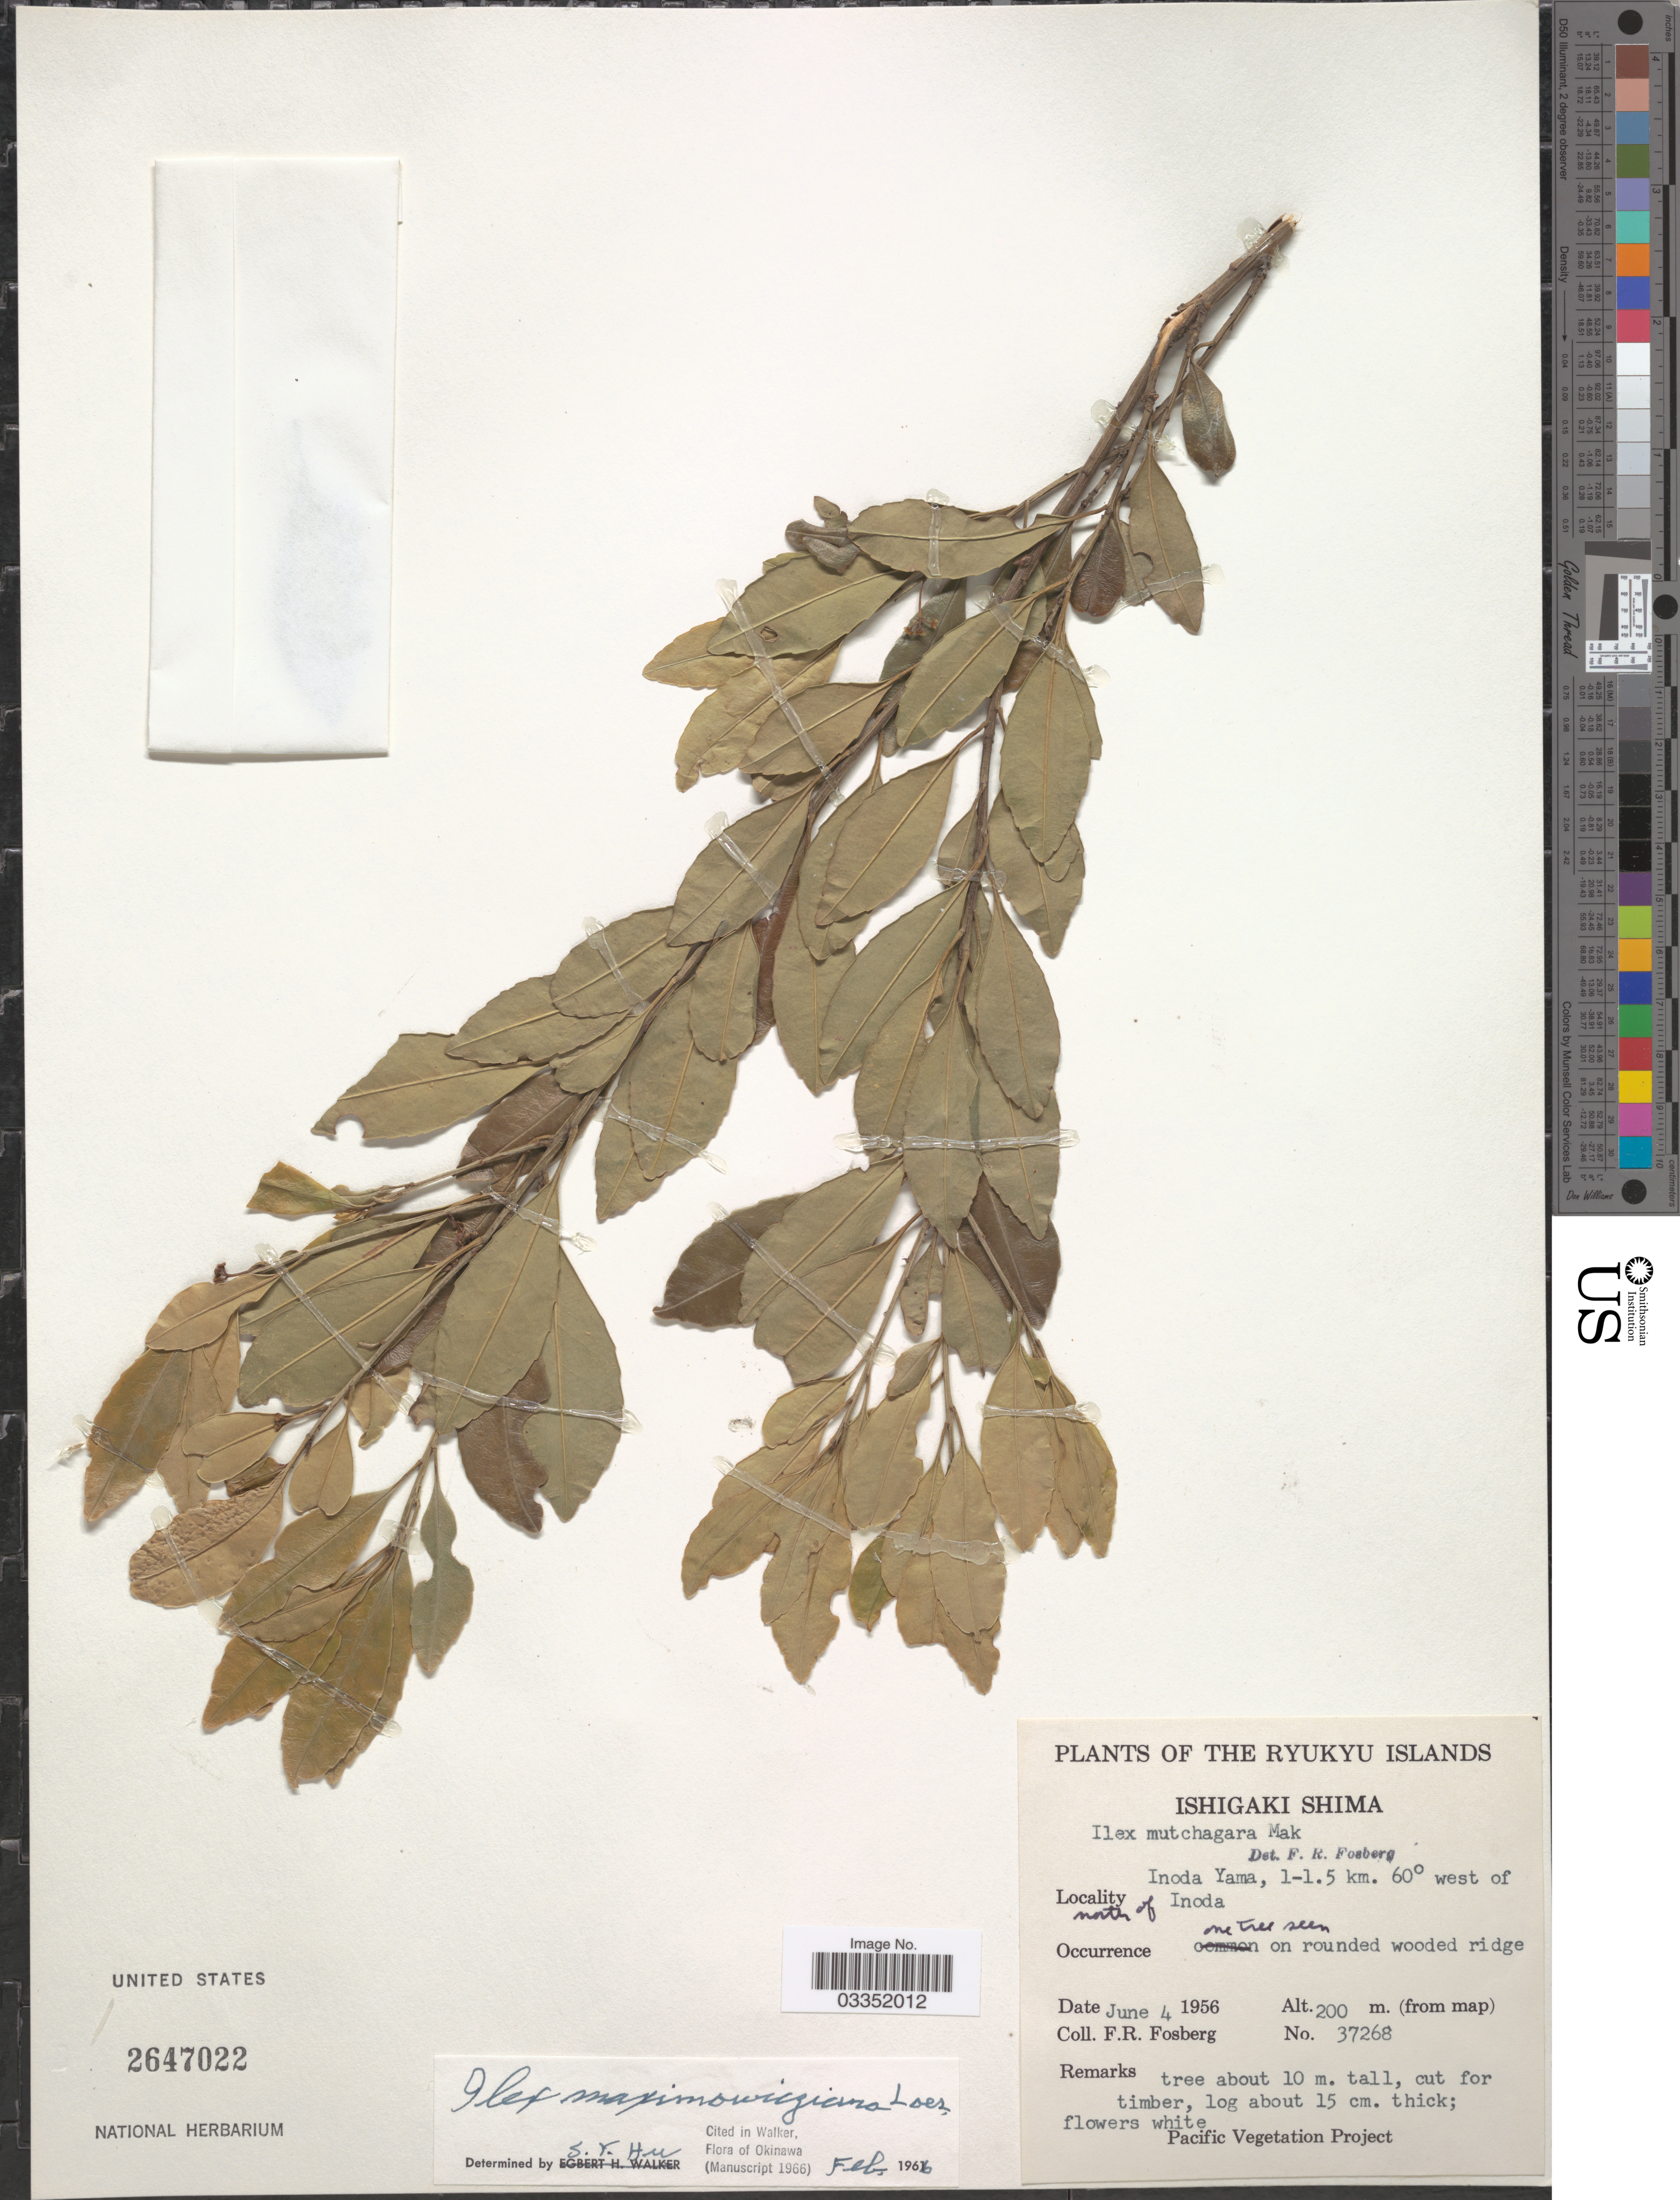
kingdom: Plantae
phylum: Tracheophyta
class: Magnoliopsida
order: Aquifoliales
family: Aquifoliaceae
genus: Ilex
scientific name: Ilex maximowicziana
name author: Loes.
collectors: F. R. Fosberg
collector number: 37268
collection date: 1956-06-04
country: Japan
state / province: Okinawa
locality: The Ryukyu Islands. Ishigaki Shima. Inoda Yama, 1-1.5 km. 60° west of north of India.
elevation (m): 200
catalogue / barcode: US 2647022